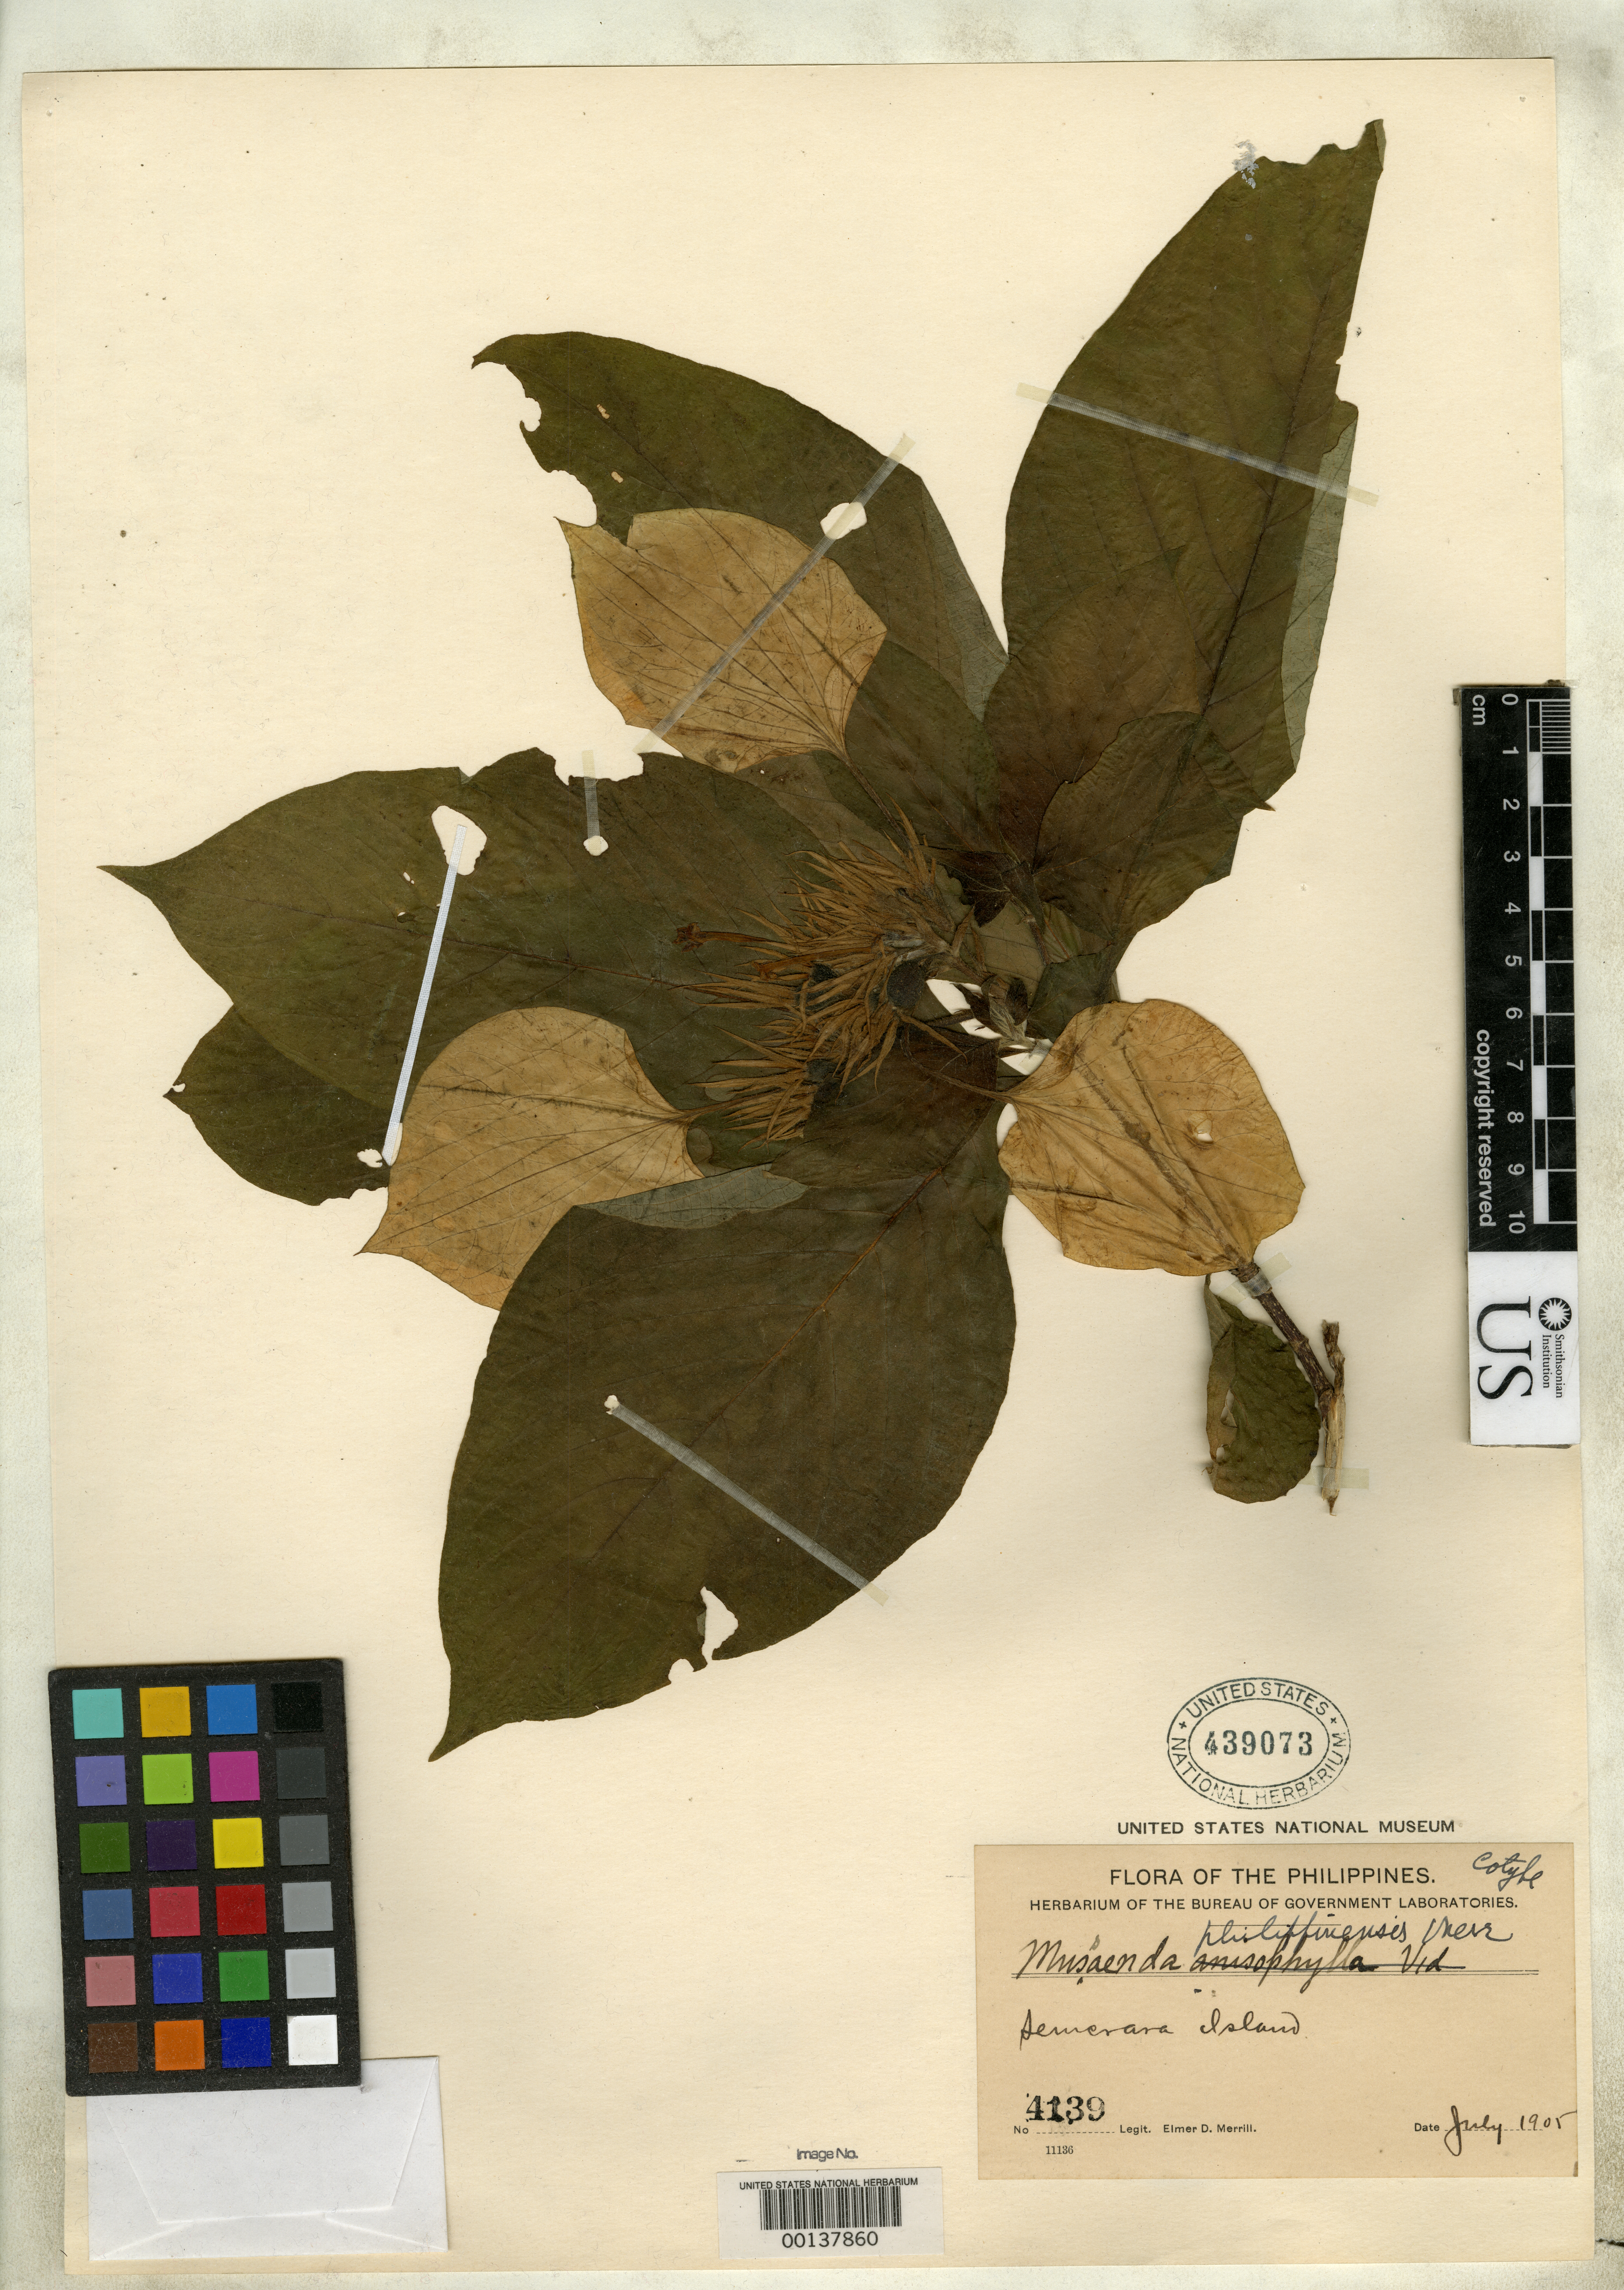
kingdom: Plantae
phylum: Tracheophyta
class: Magnoliopsida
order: Gentianales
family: Rubiaceae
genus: Mussaenda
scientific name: Mussaenda philippinensis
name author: Merr.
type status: Isotype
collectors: E. D. Merrill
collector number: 4139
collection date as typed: Jul 1905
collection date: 1905-07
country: Philippines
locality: Semerara.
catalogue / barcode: US 439073